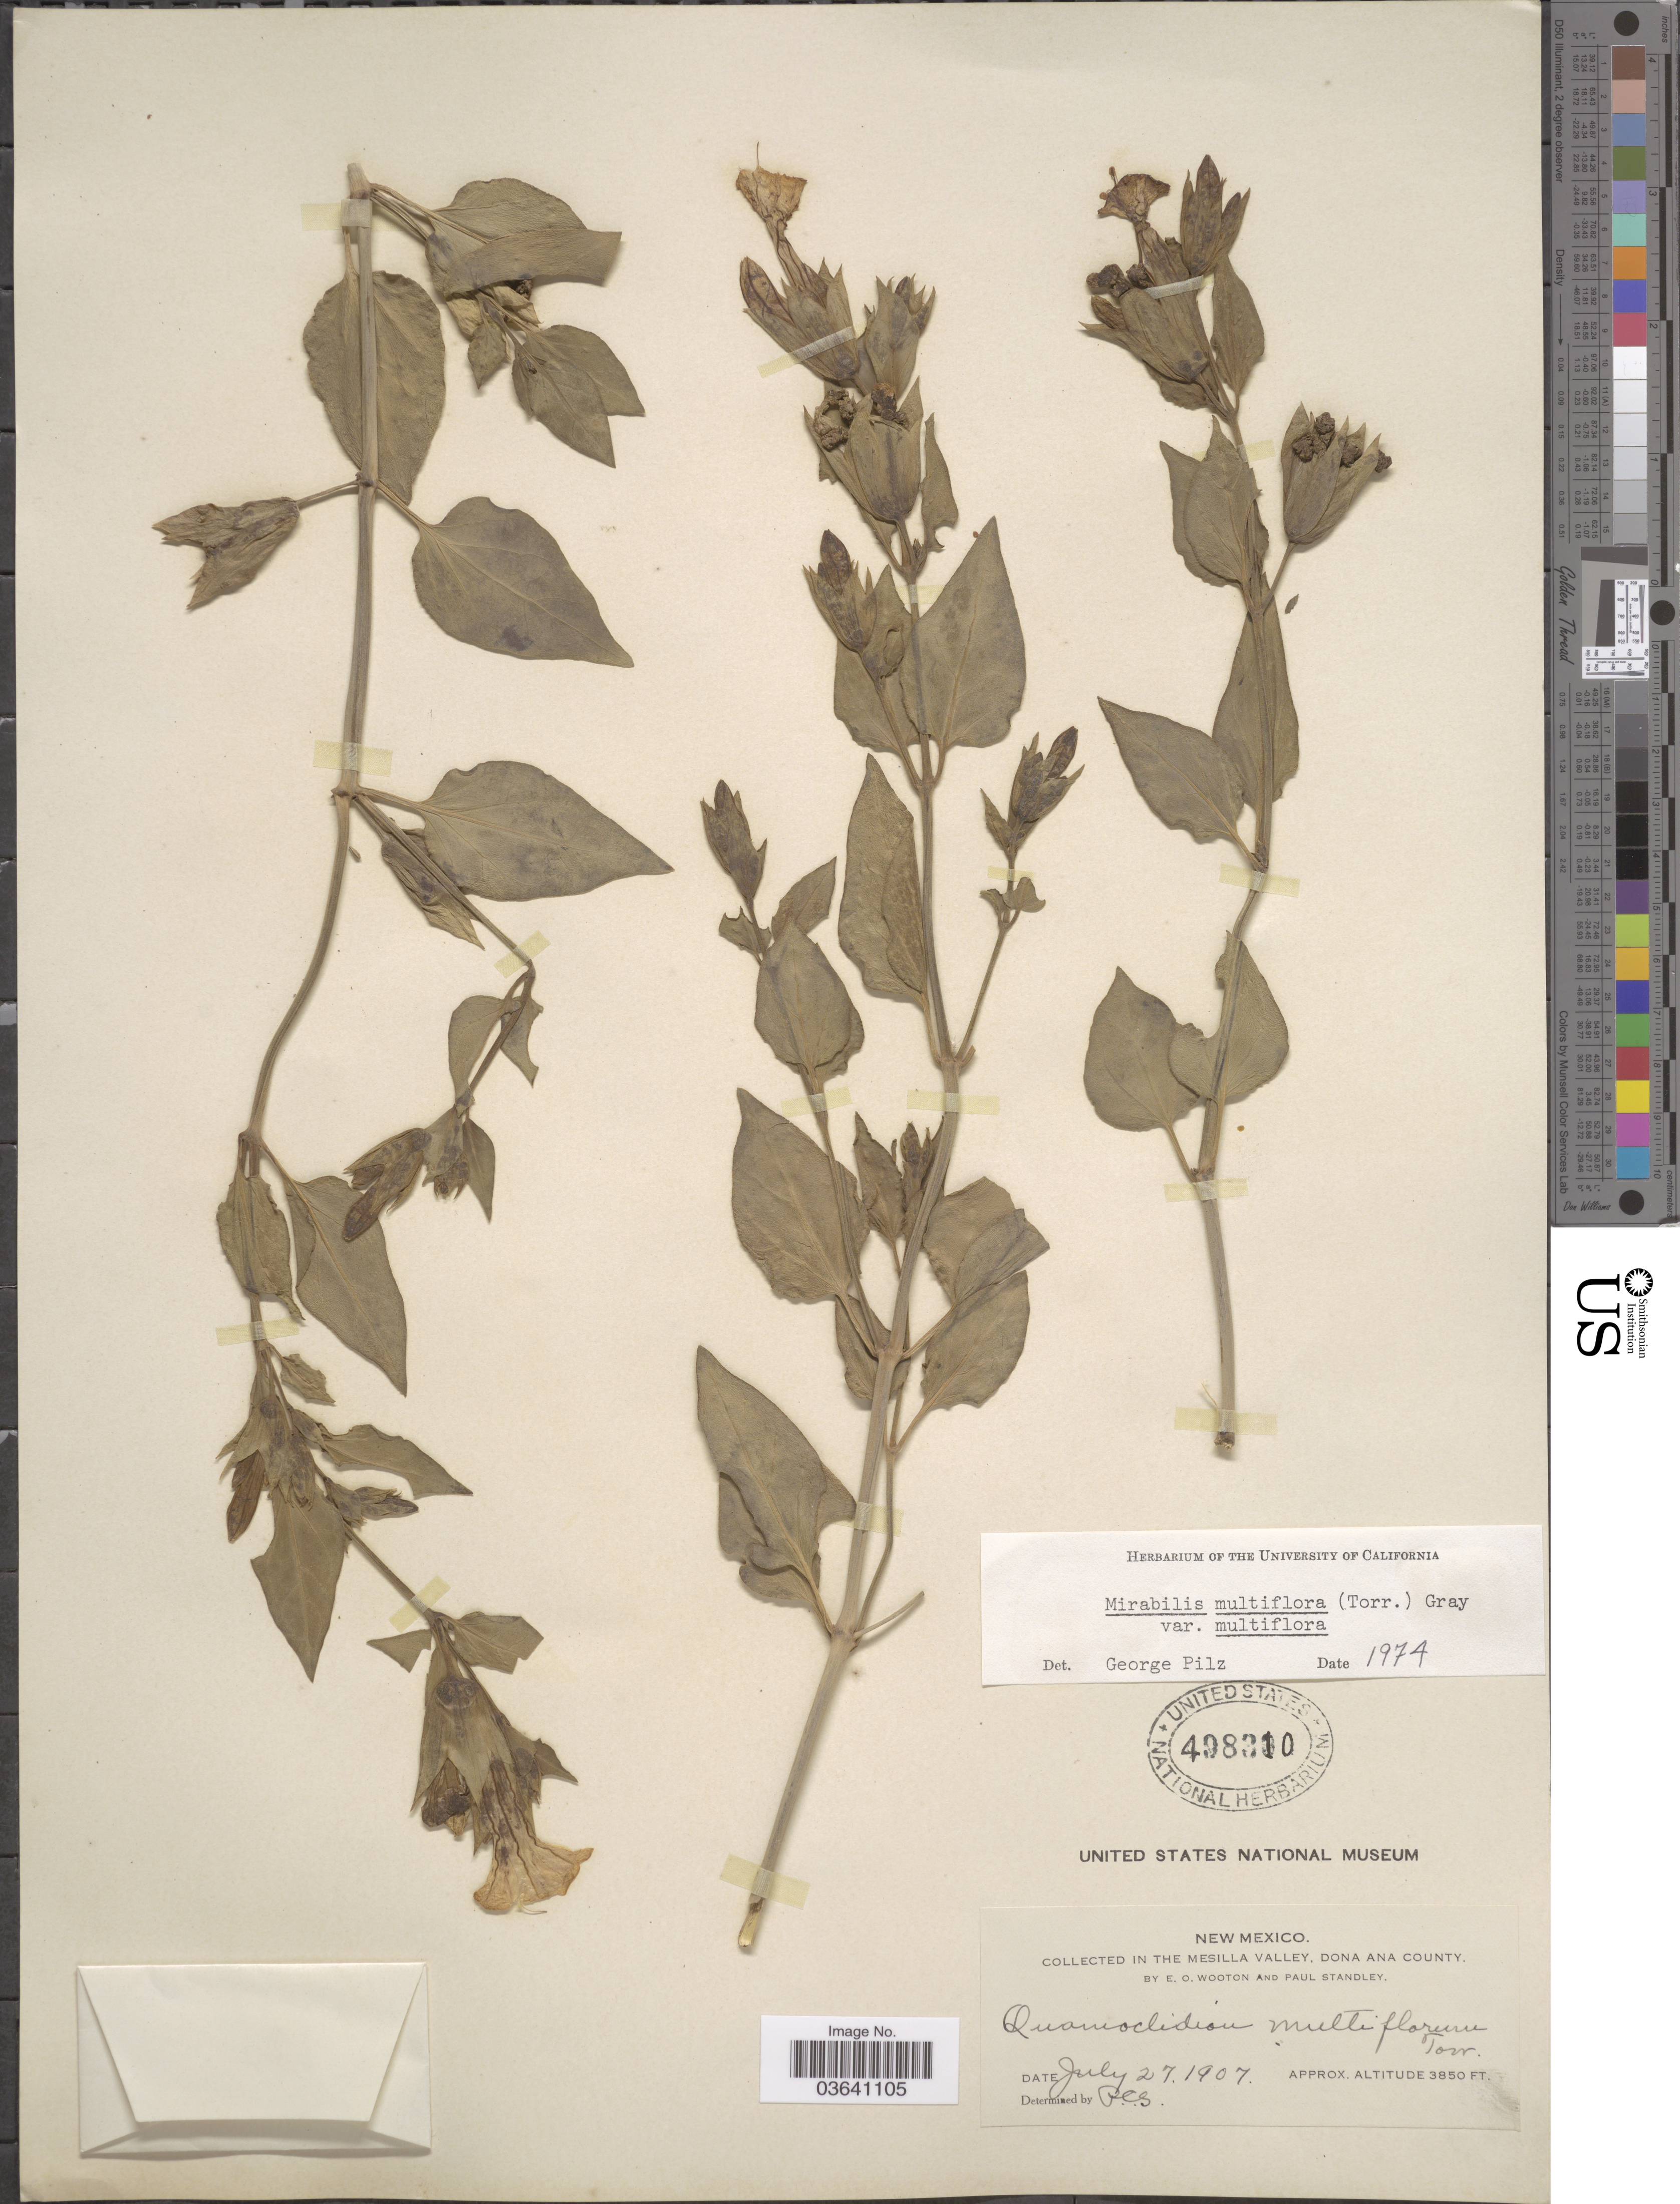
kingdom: Plantae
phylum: Tracheophyta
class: Magnoliopsida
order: Caryophyllales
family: Nyctaginaceae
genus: Mirabilis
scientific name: Mirabilis multiflora var. multiflora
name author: (Torr.) A. Gray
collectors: E. O. Wooton & P. C. Standley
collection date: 1907-07-27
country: United States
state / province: New Mexico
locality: In the Mesilla Valley, Dona Ana County.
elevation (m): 1173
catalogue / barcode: US 498310